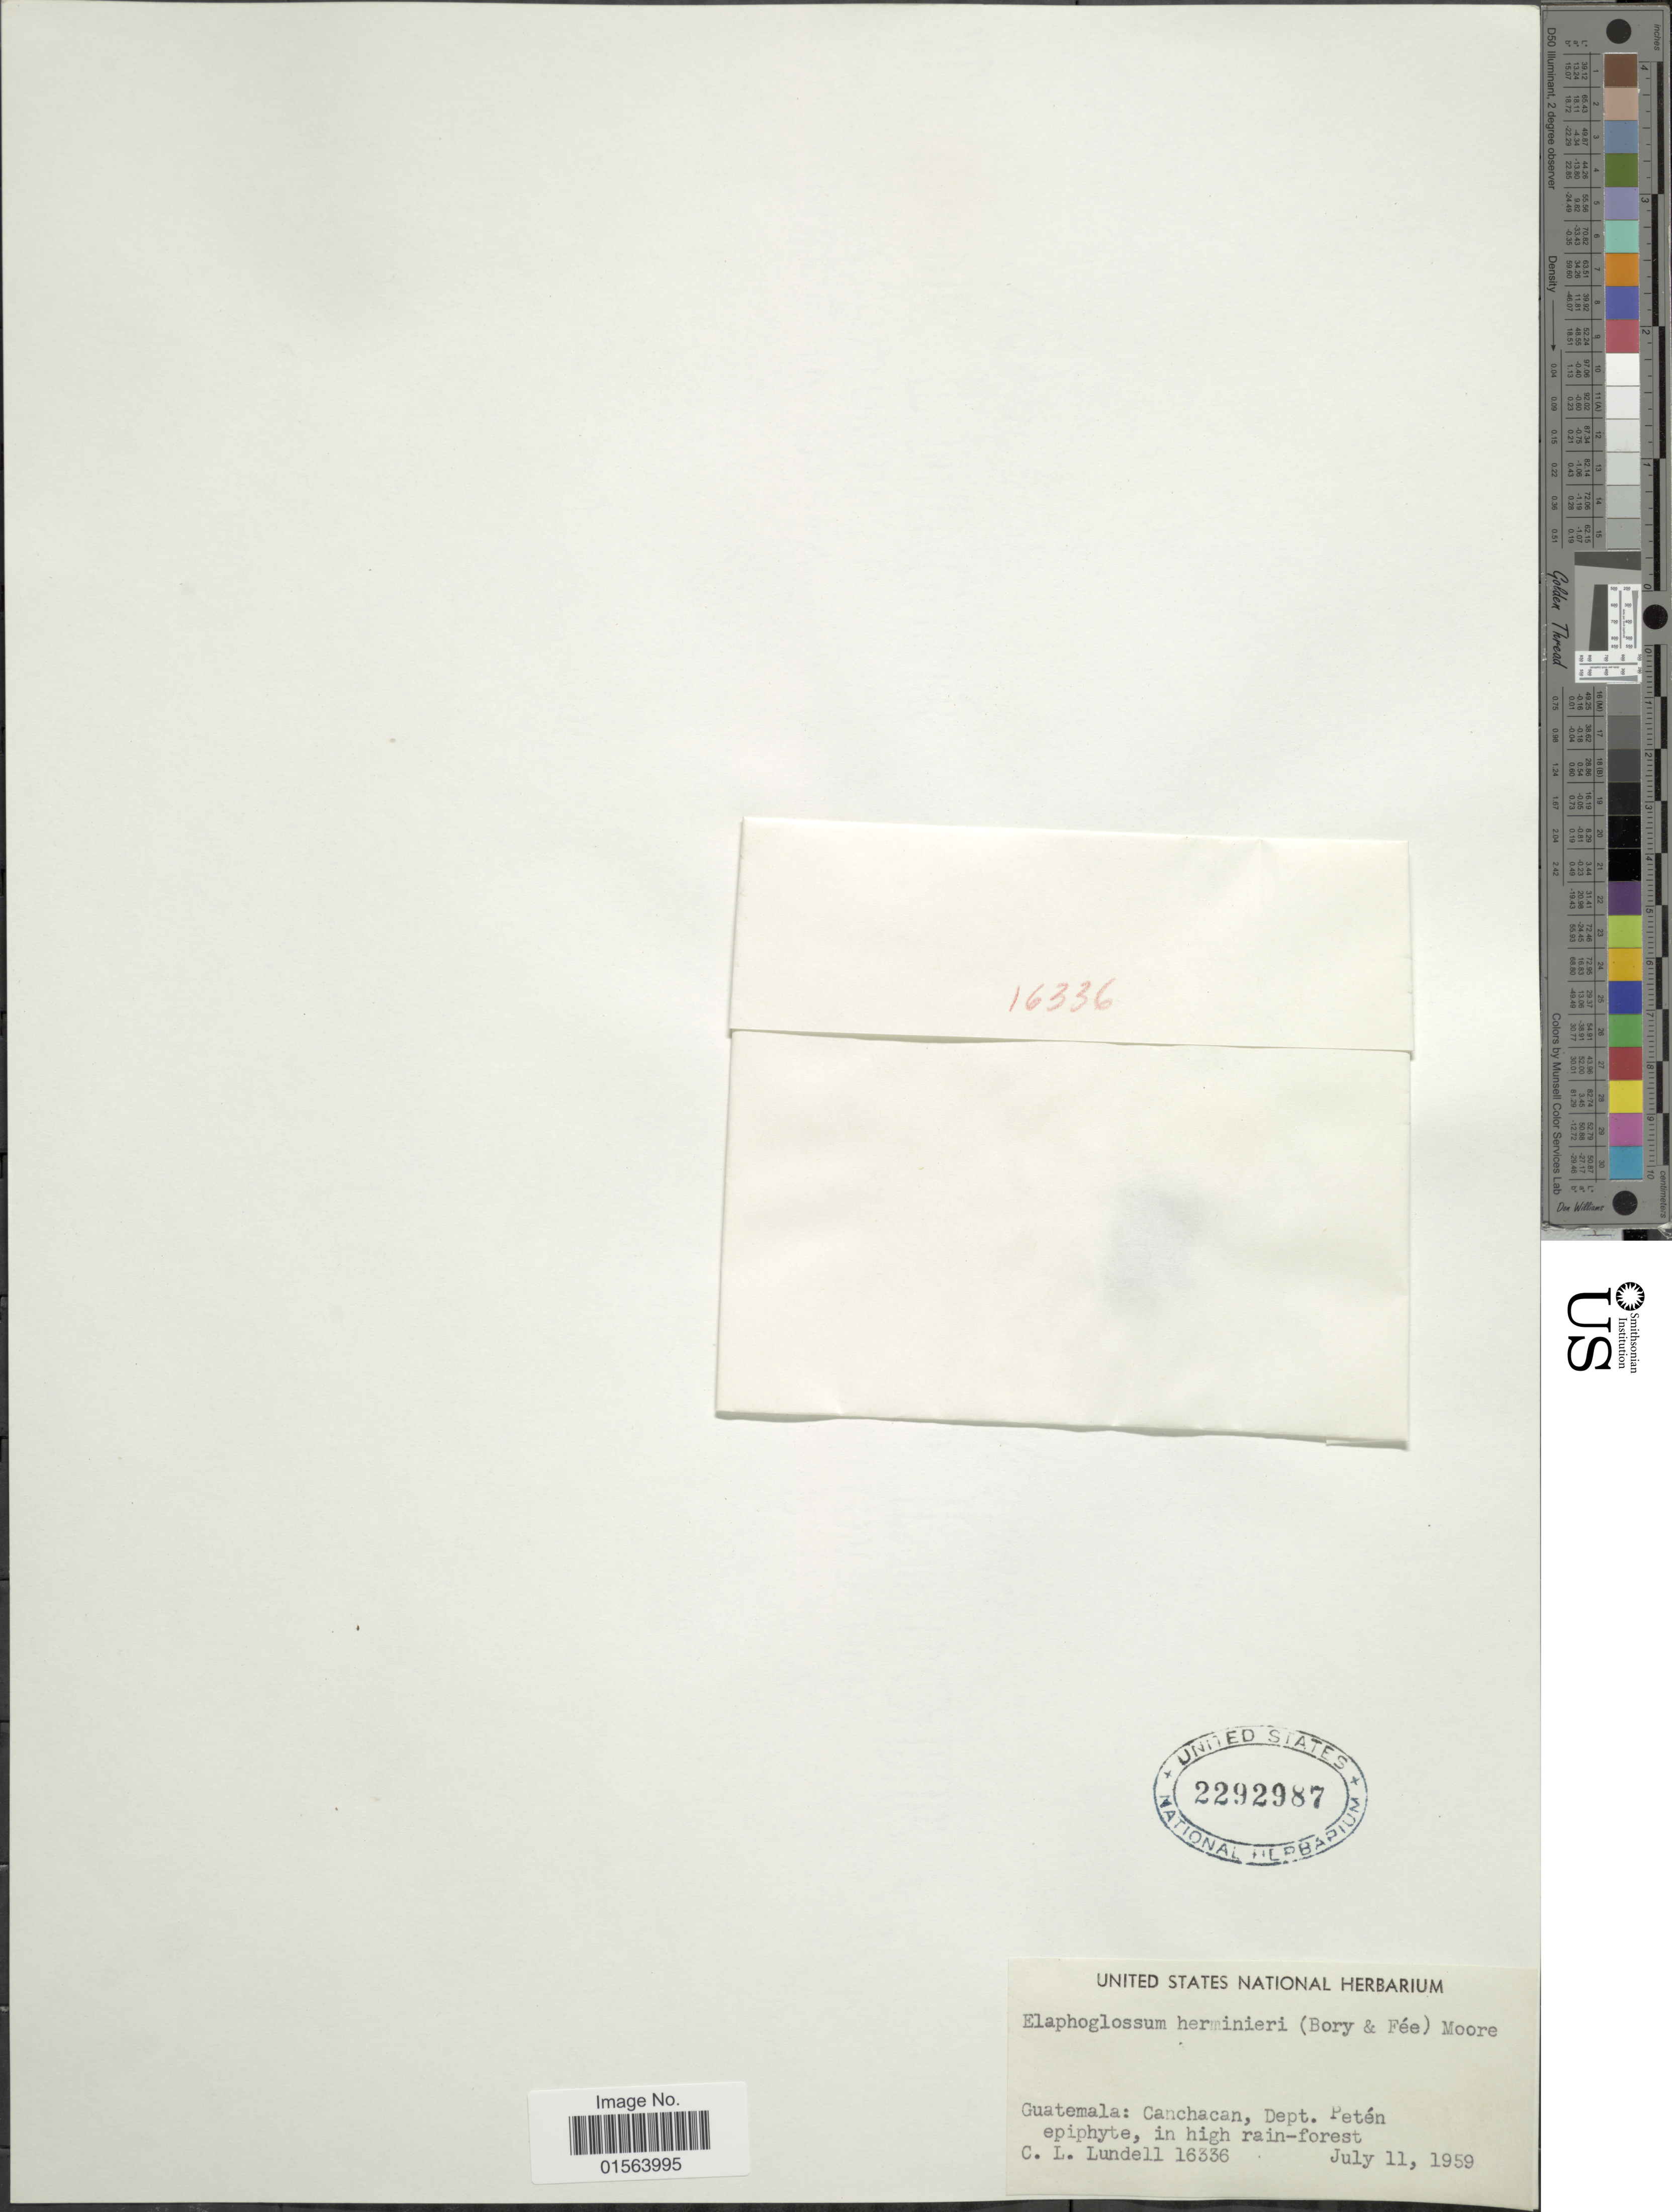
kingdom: Plantae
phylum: Tracheophyta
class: Polypodiopsida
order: Polypodiales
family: Dryopteridaceae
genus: Elaphoglossum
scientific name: Elaphoglossum herminieri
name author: (Bory & Fée) T. Moore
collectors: C. L. Lundell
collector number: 16336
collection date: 1959-07-11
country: Guatemala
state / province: El Petén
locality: Guatemala: Canchacan, Dept. Peten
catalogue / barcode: US 2292987